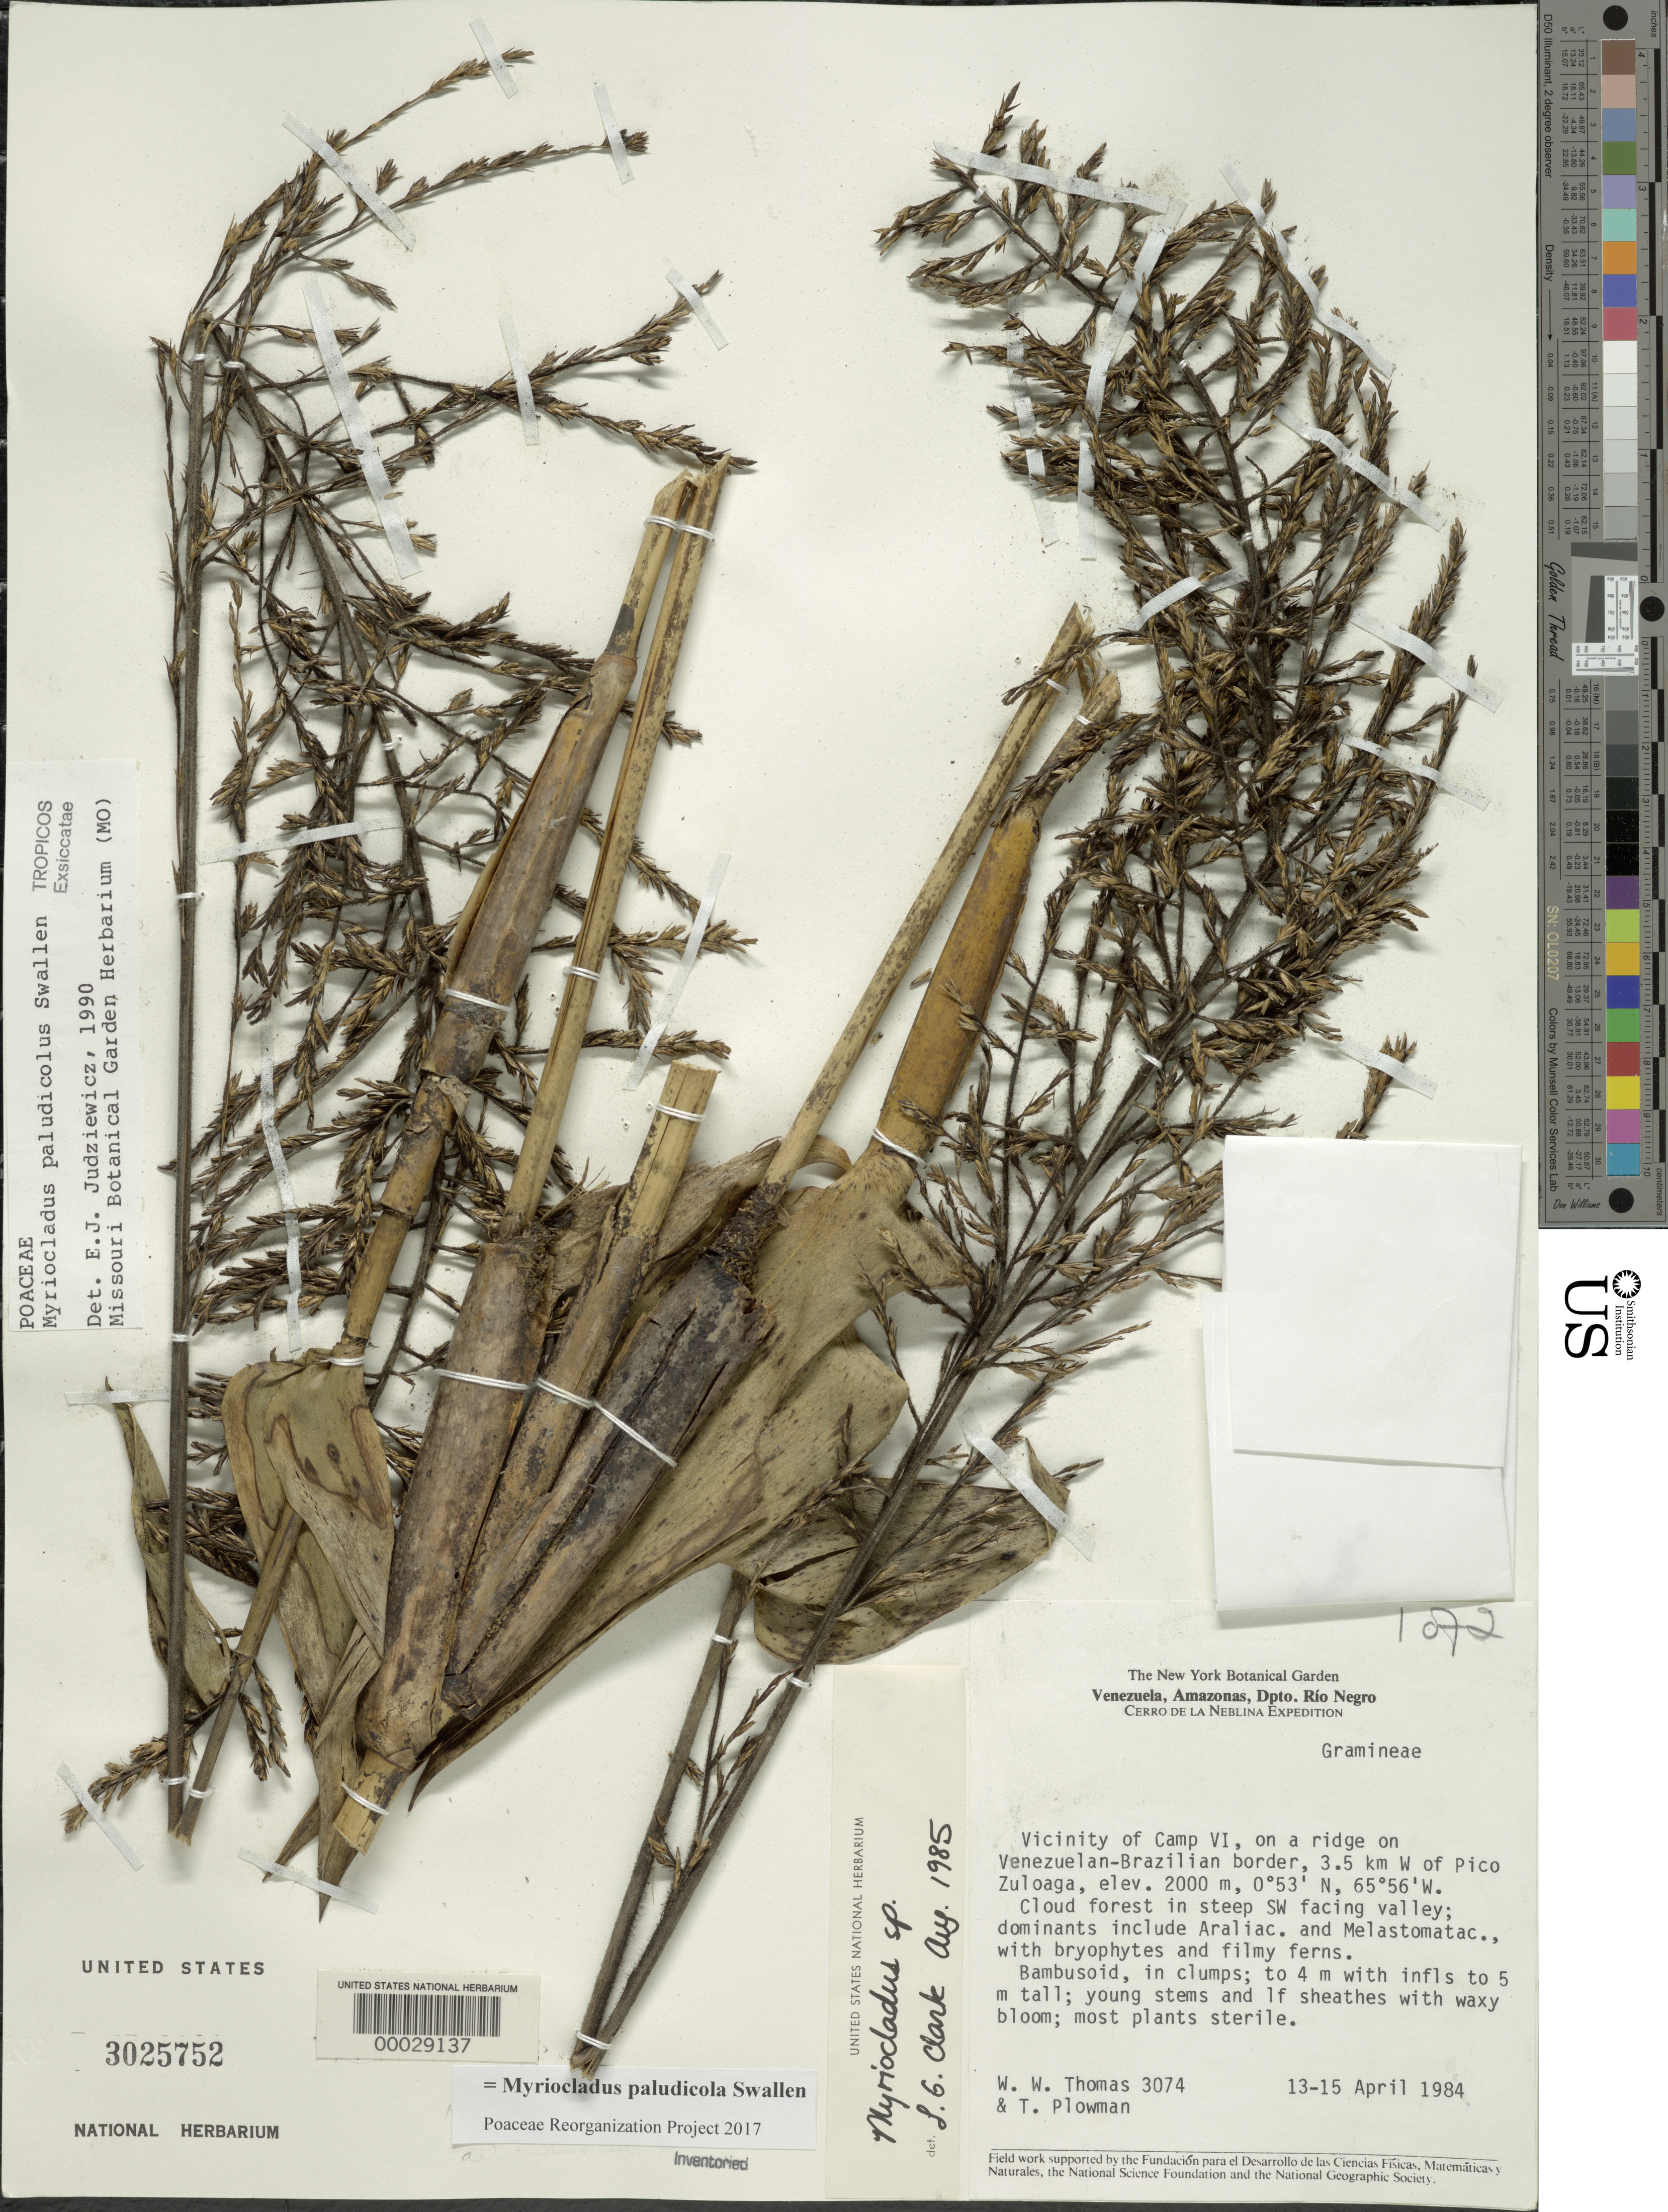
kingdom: Plantae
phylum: Tracheophyta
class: Liliopsida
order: Poales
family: Poaceae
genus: Myriocladus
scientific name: Myriocladus paludicola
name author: Swallen in Maguire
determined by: Judziewicz, E. J.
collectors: W. W. Thomas & T. Plowman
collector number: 3074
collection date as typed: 13 Apr 1984 to 15 Apr 1984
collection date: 1984-04-13/1984-04-15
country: Venezuela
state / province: Amazonas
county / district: Rio Negro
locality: Vicinity of camp vi, on ridge on venezuelan-brazilian border, 3.5 km w of pico zuloaga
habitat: Cloud forest in steep sw facing valley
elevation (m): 2000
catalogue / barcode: US 3025752